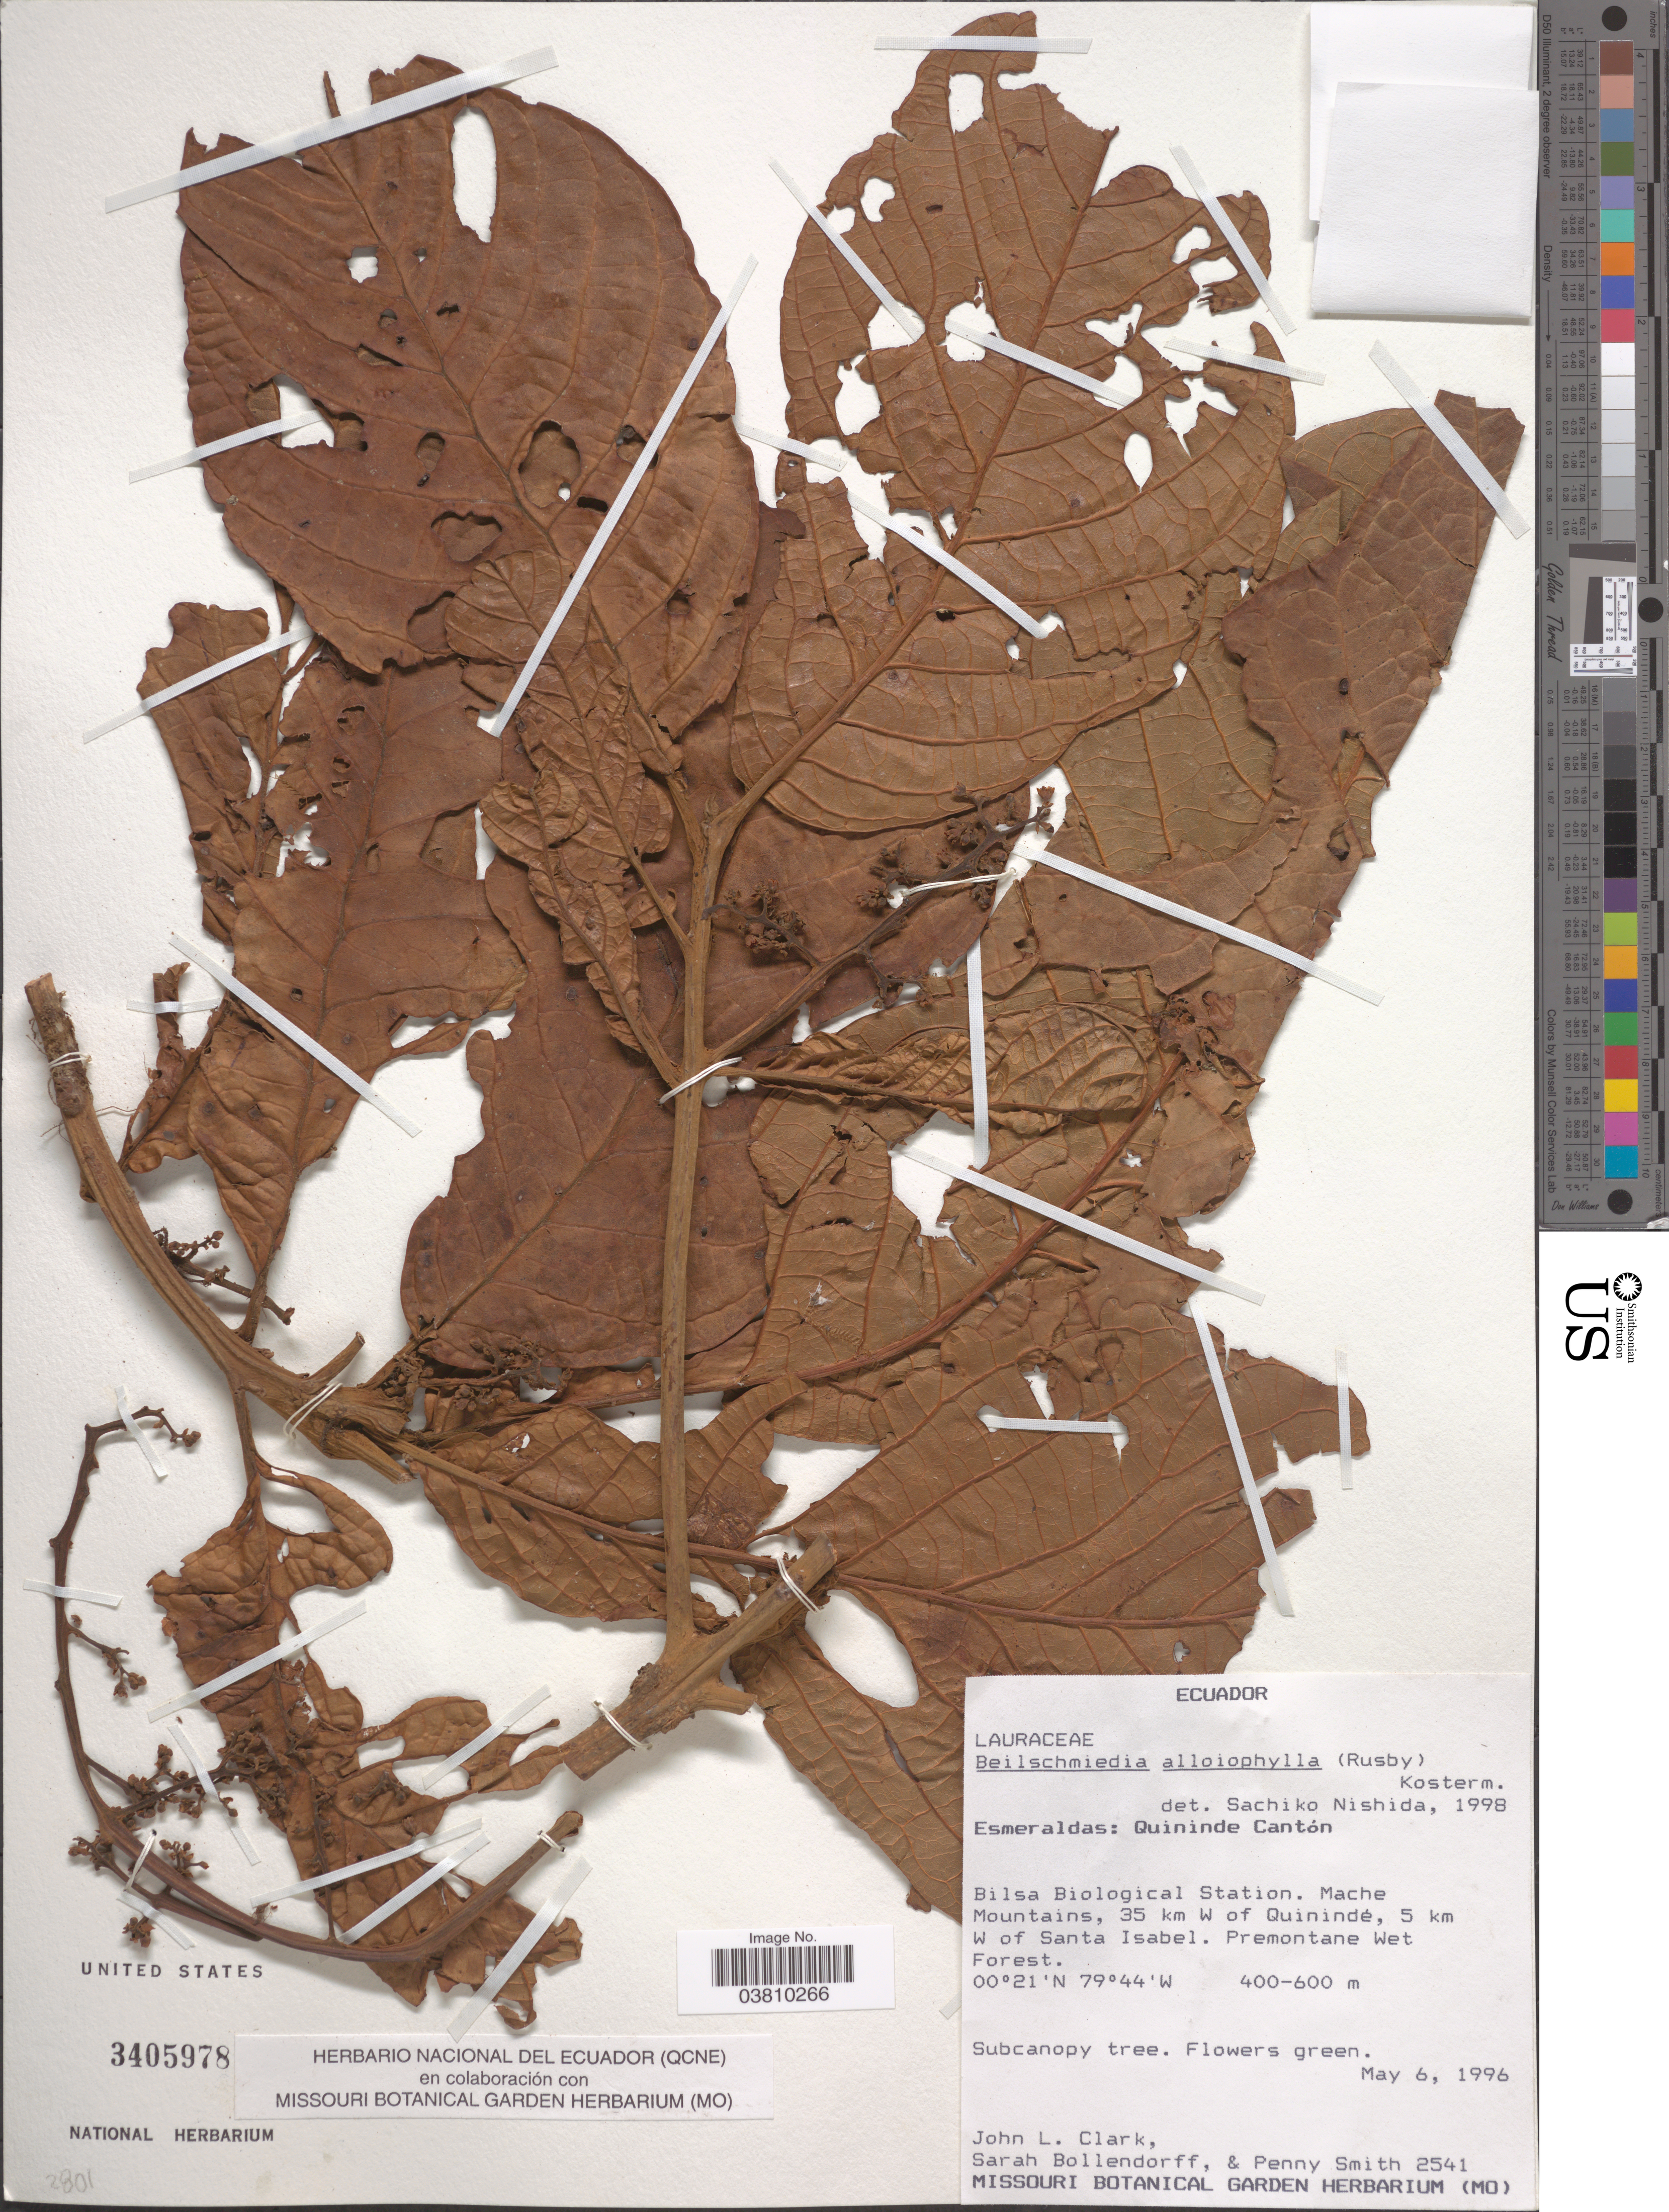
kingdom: Plantae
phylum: Tracheophyta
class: Magnoliopsida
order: Laurales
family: Lauraceae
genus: Beilschmiedia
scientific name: Beilschmiedia alloiophylla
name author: (Rusby) Kosterm.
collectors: J. L. Clark, S. Bollendorff & P. Smith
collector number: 2541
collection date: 1996-05-06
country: Ecuador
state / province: Esmeraldas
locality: Quininde Cantón. Bilsa Biological Station. Mache Mountains, 35 km W of Quinindé, 5 km W of Santa Isabel.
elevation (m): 400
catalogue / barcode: US 3405978